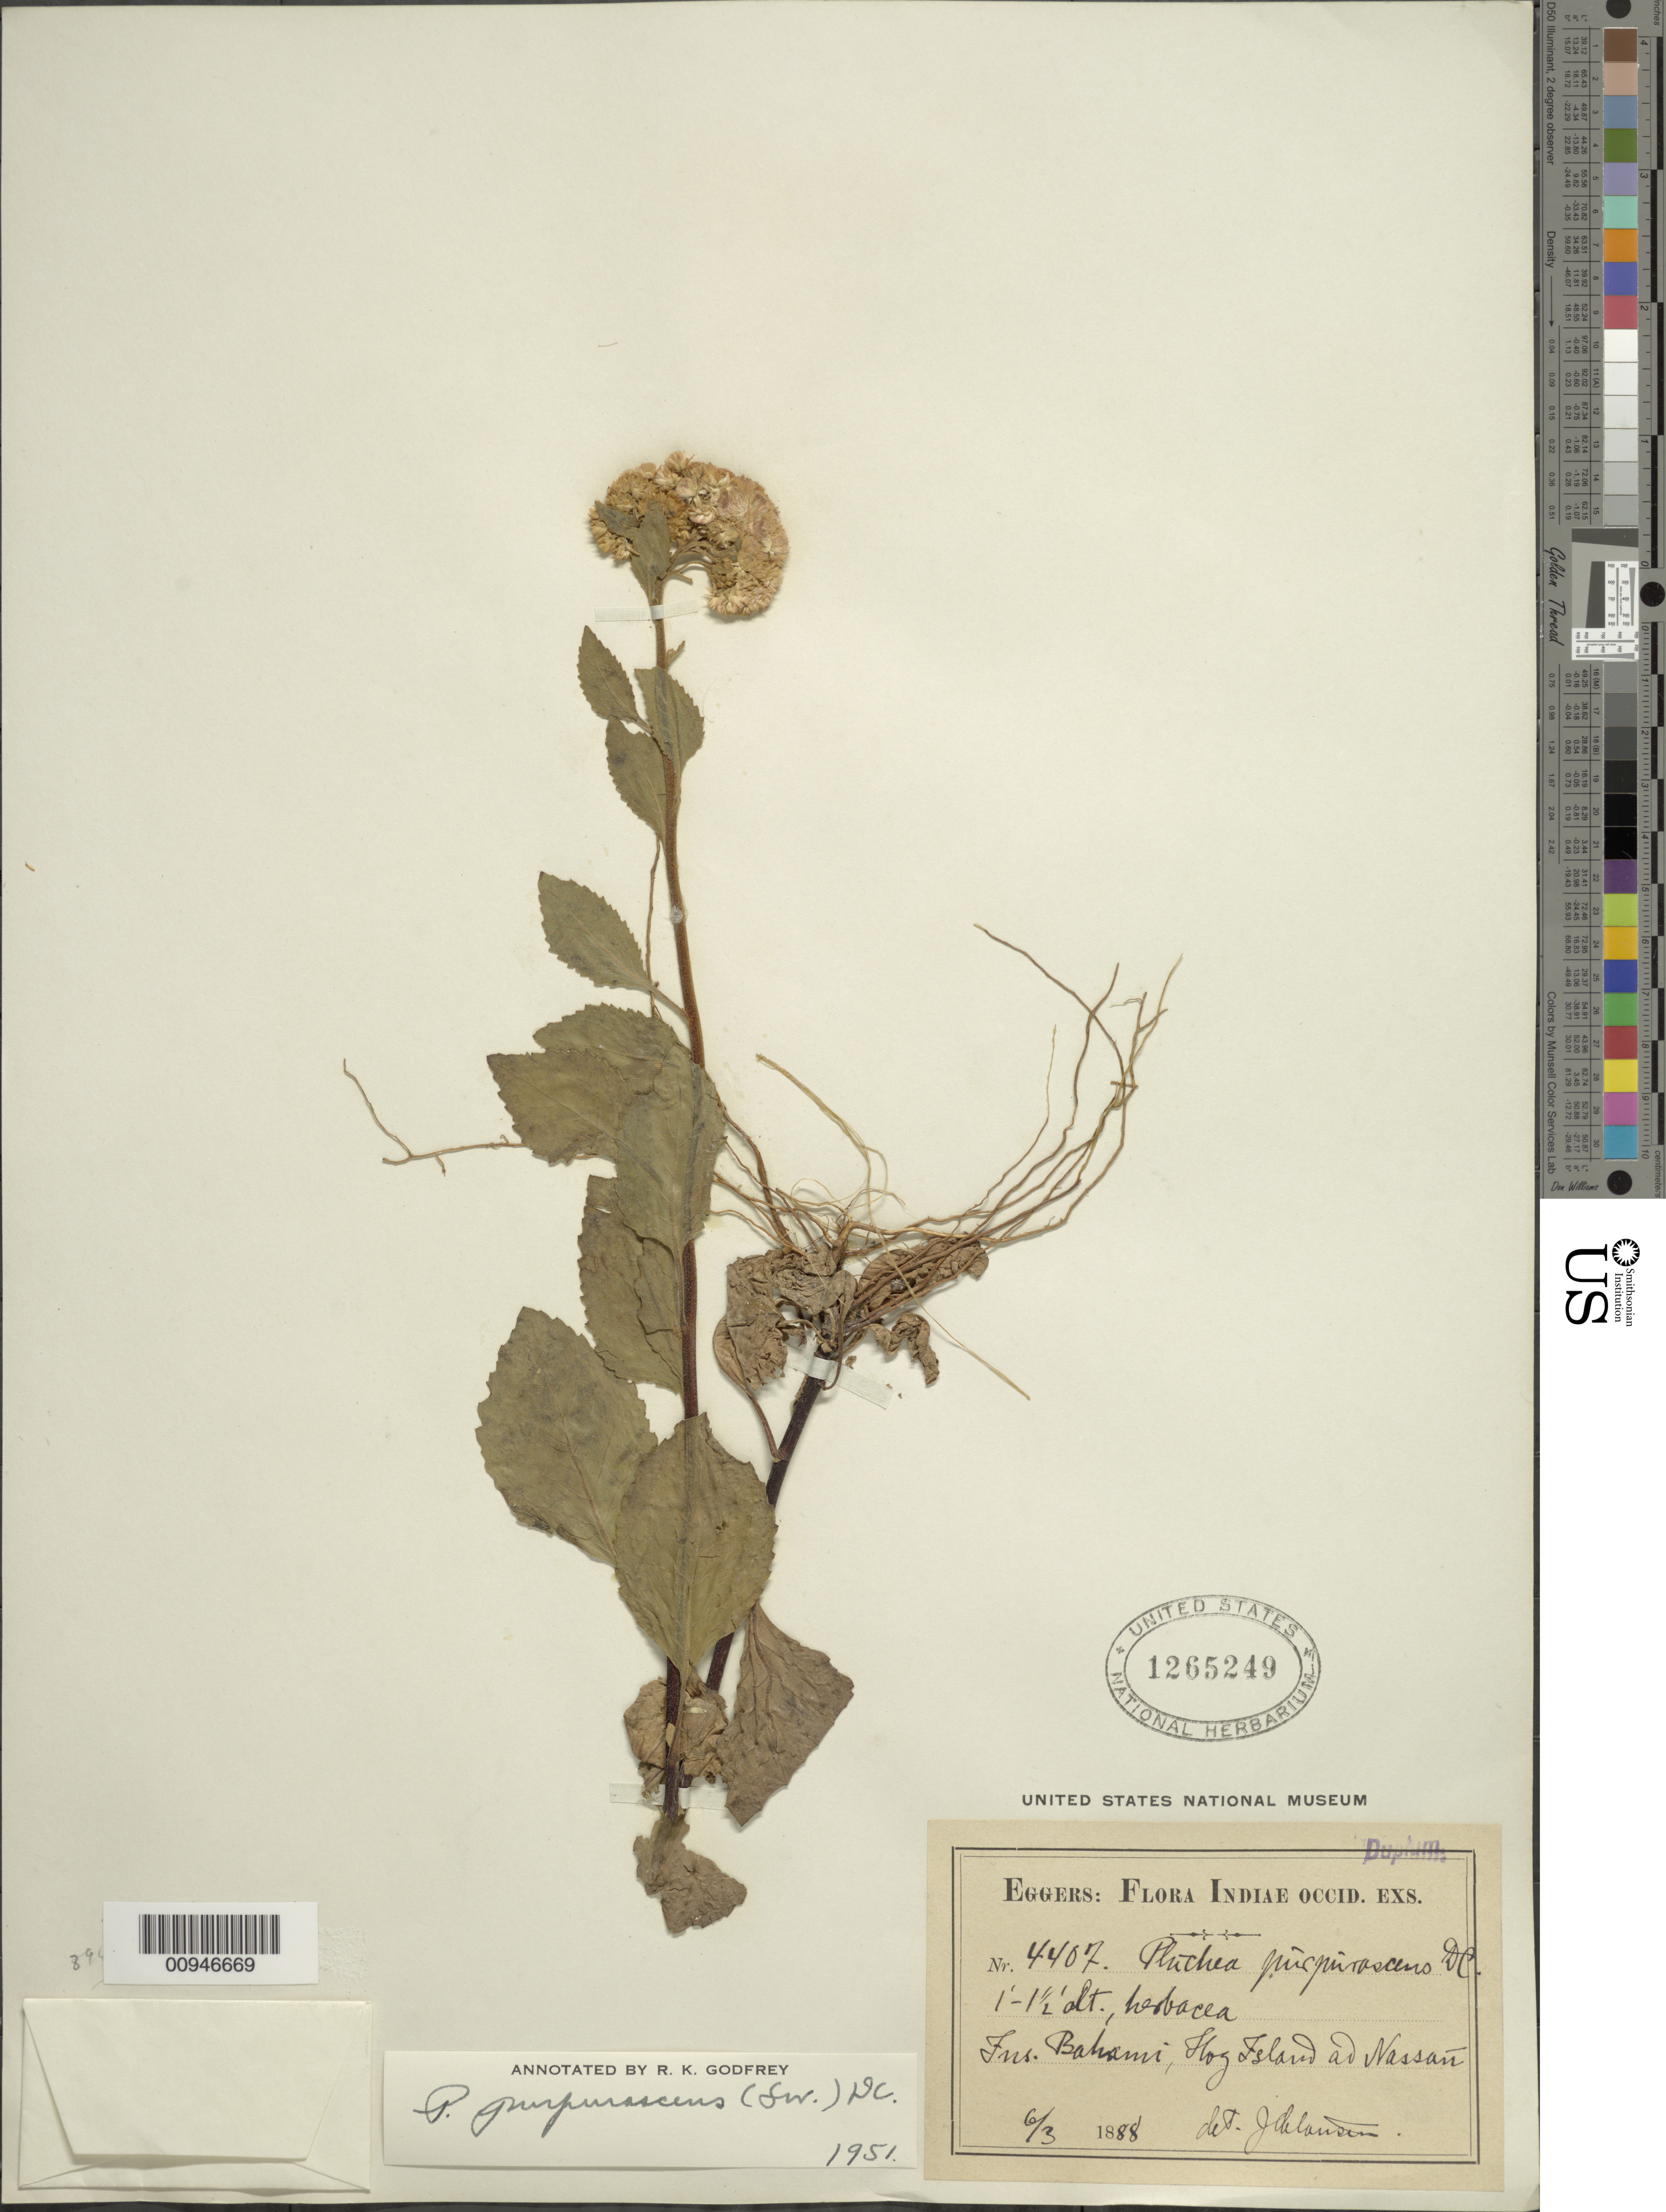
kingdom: Plantae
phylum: Tracheophyta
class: Magnoliopsida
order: Asterales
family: Asteraceae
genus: Pluchea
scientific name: Pluchea odorata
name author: (L.) Cass.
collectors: -. Eggers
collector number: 4407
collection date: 1888-03-06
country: India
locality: Fns. Bahami, Hog Island ad Nassan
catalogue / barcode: US 1265249